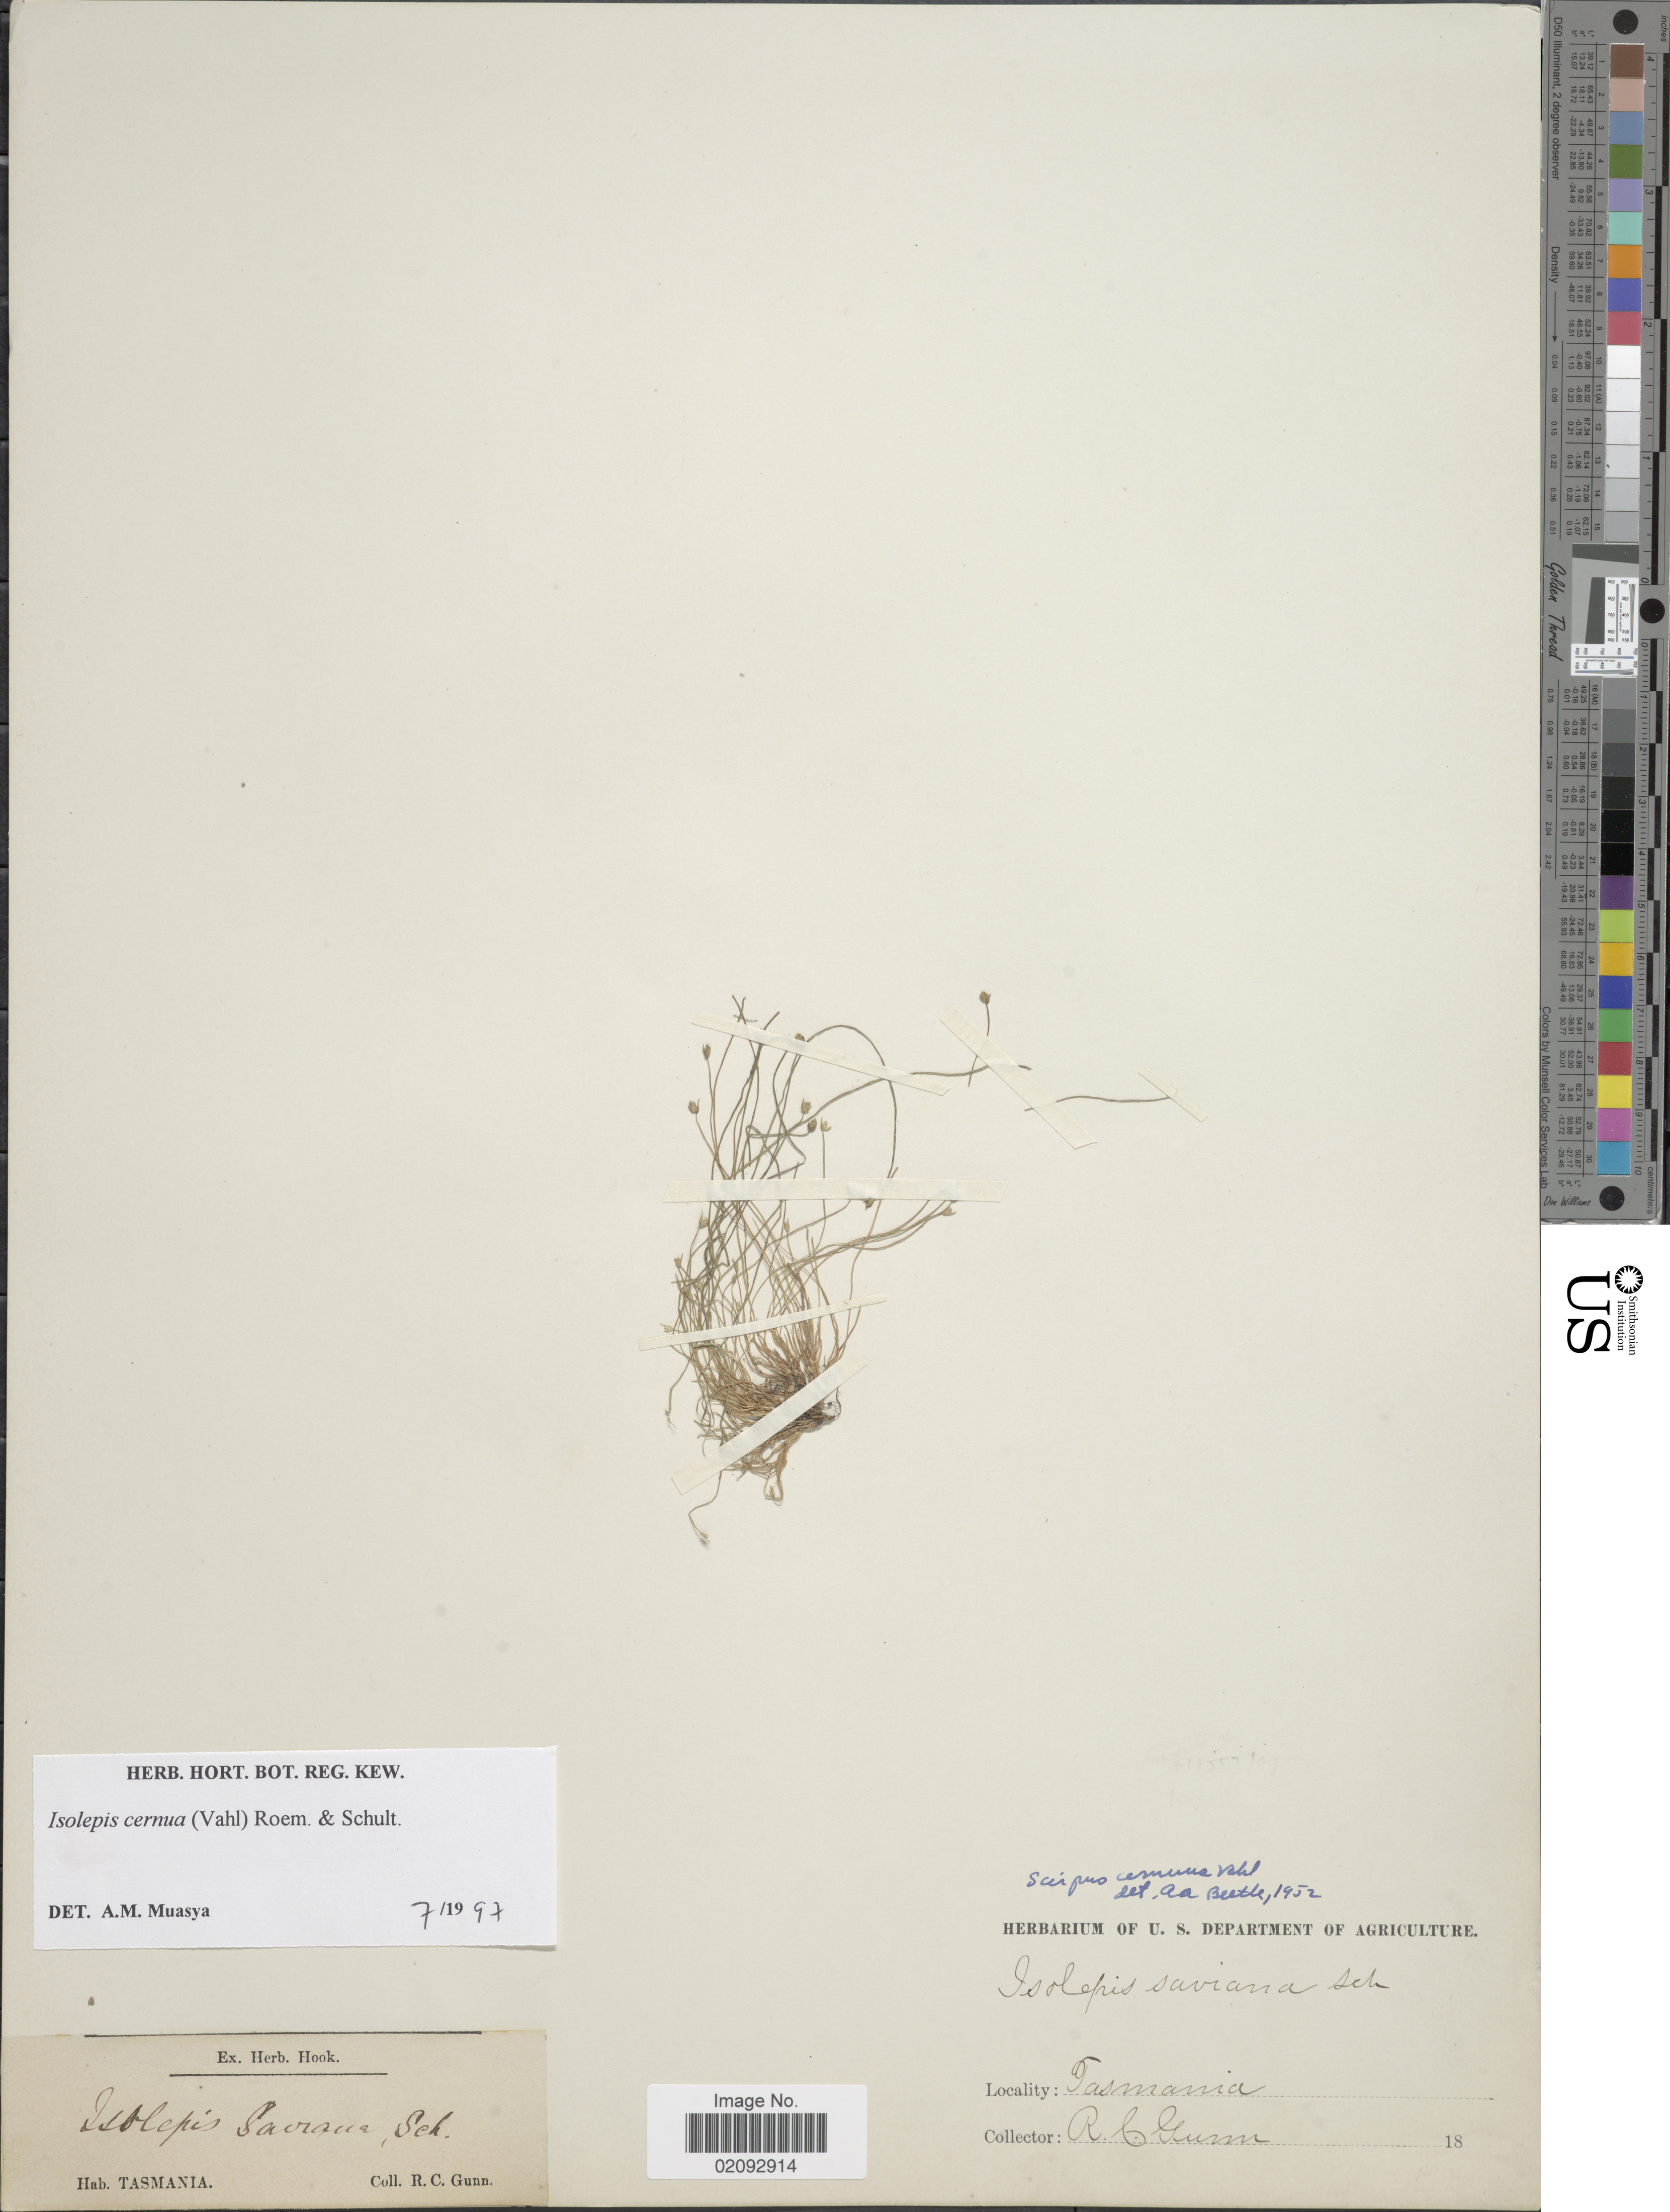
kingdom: Plantae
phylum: Tracheophyta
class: Liliopsida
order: Poales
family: Cyperaceae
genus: Isolepis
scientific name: Isolepis cernua var. cernua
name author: (Vahl) Roem. & Schult.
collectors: R. Gunn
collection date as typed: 18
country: Australia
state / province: Tasmania